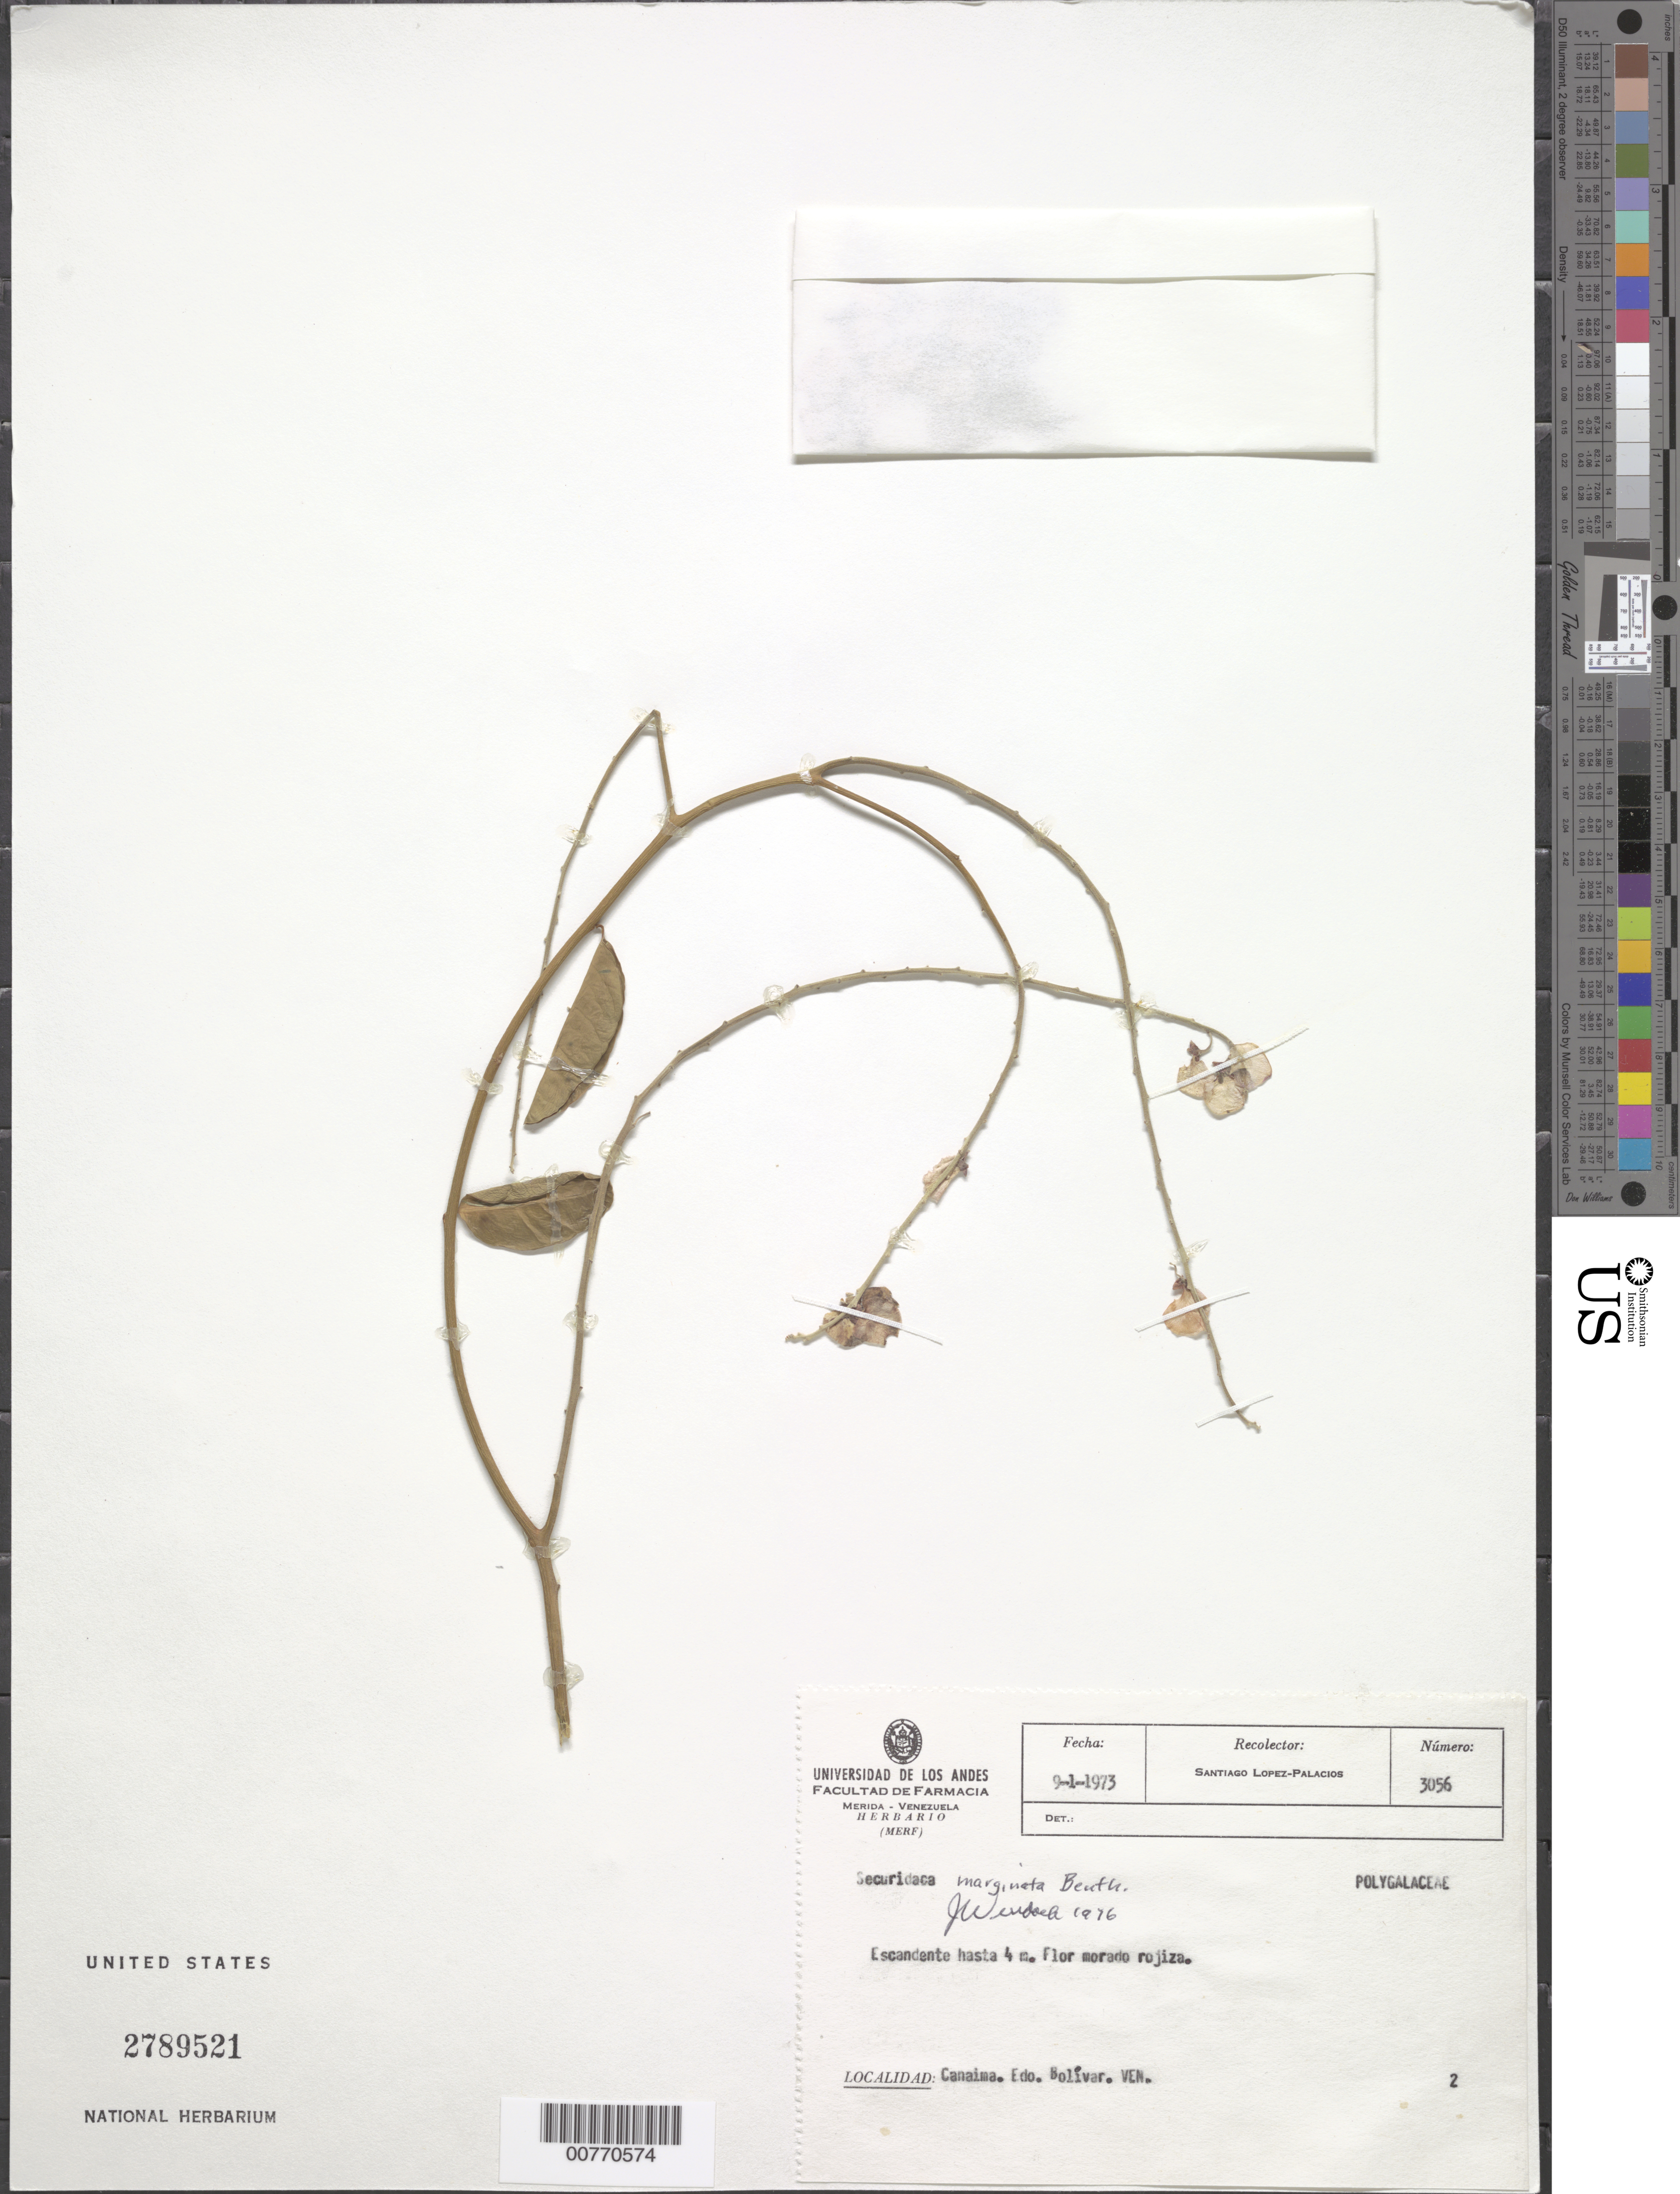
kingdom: Plantae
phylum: Tracheophyta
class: Magnoliopsida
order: Fabales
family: Polygalaceae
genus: Securidaca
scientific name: Securidaca marginata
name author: Benth.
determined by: Wurdack, John J., (US), US (UNITED STATES)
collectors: S. López-Palacios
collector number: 3056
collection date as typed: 9-Jan-73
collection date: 1973-01-09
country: Venezuela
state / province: Bolívar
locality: Canaima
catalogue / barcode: US 2789521